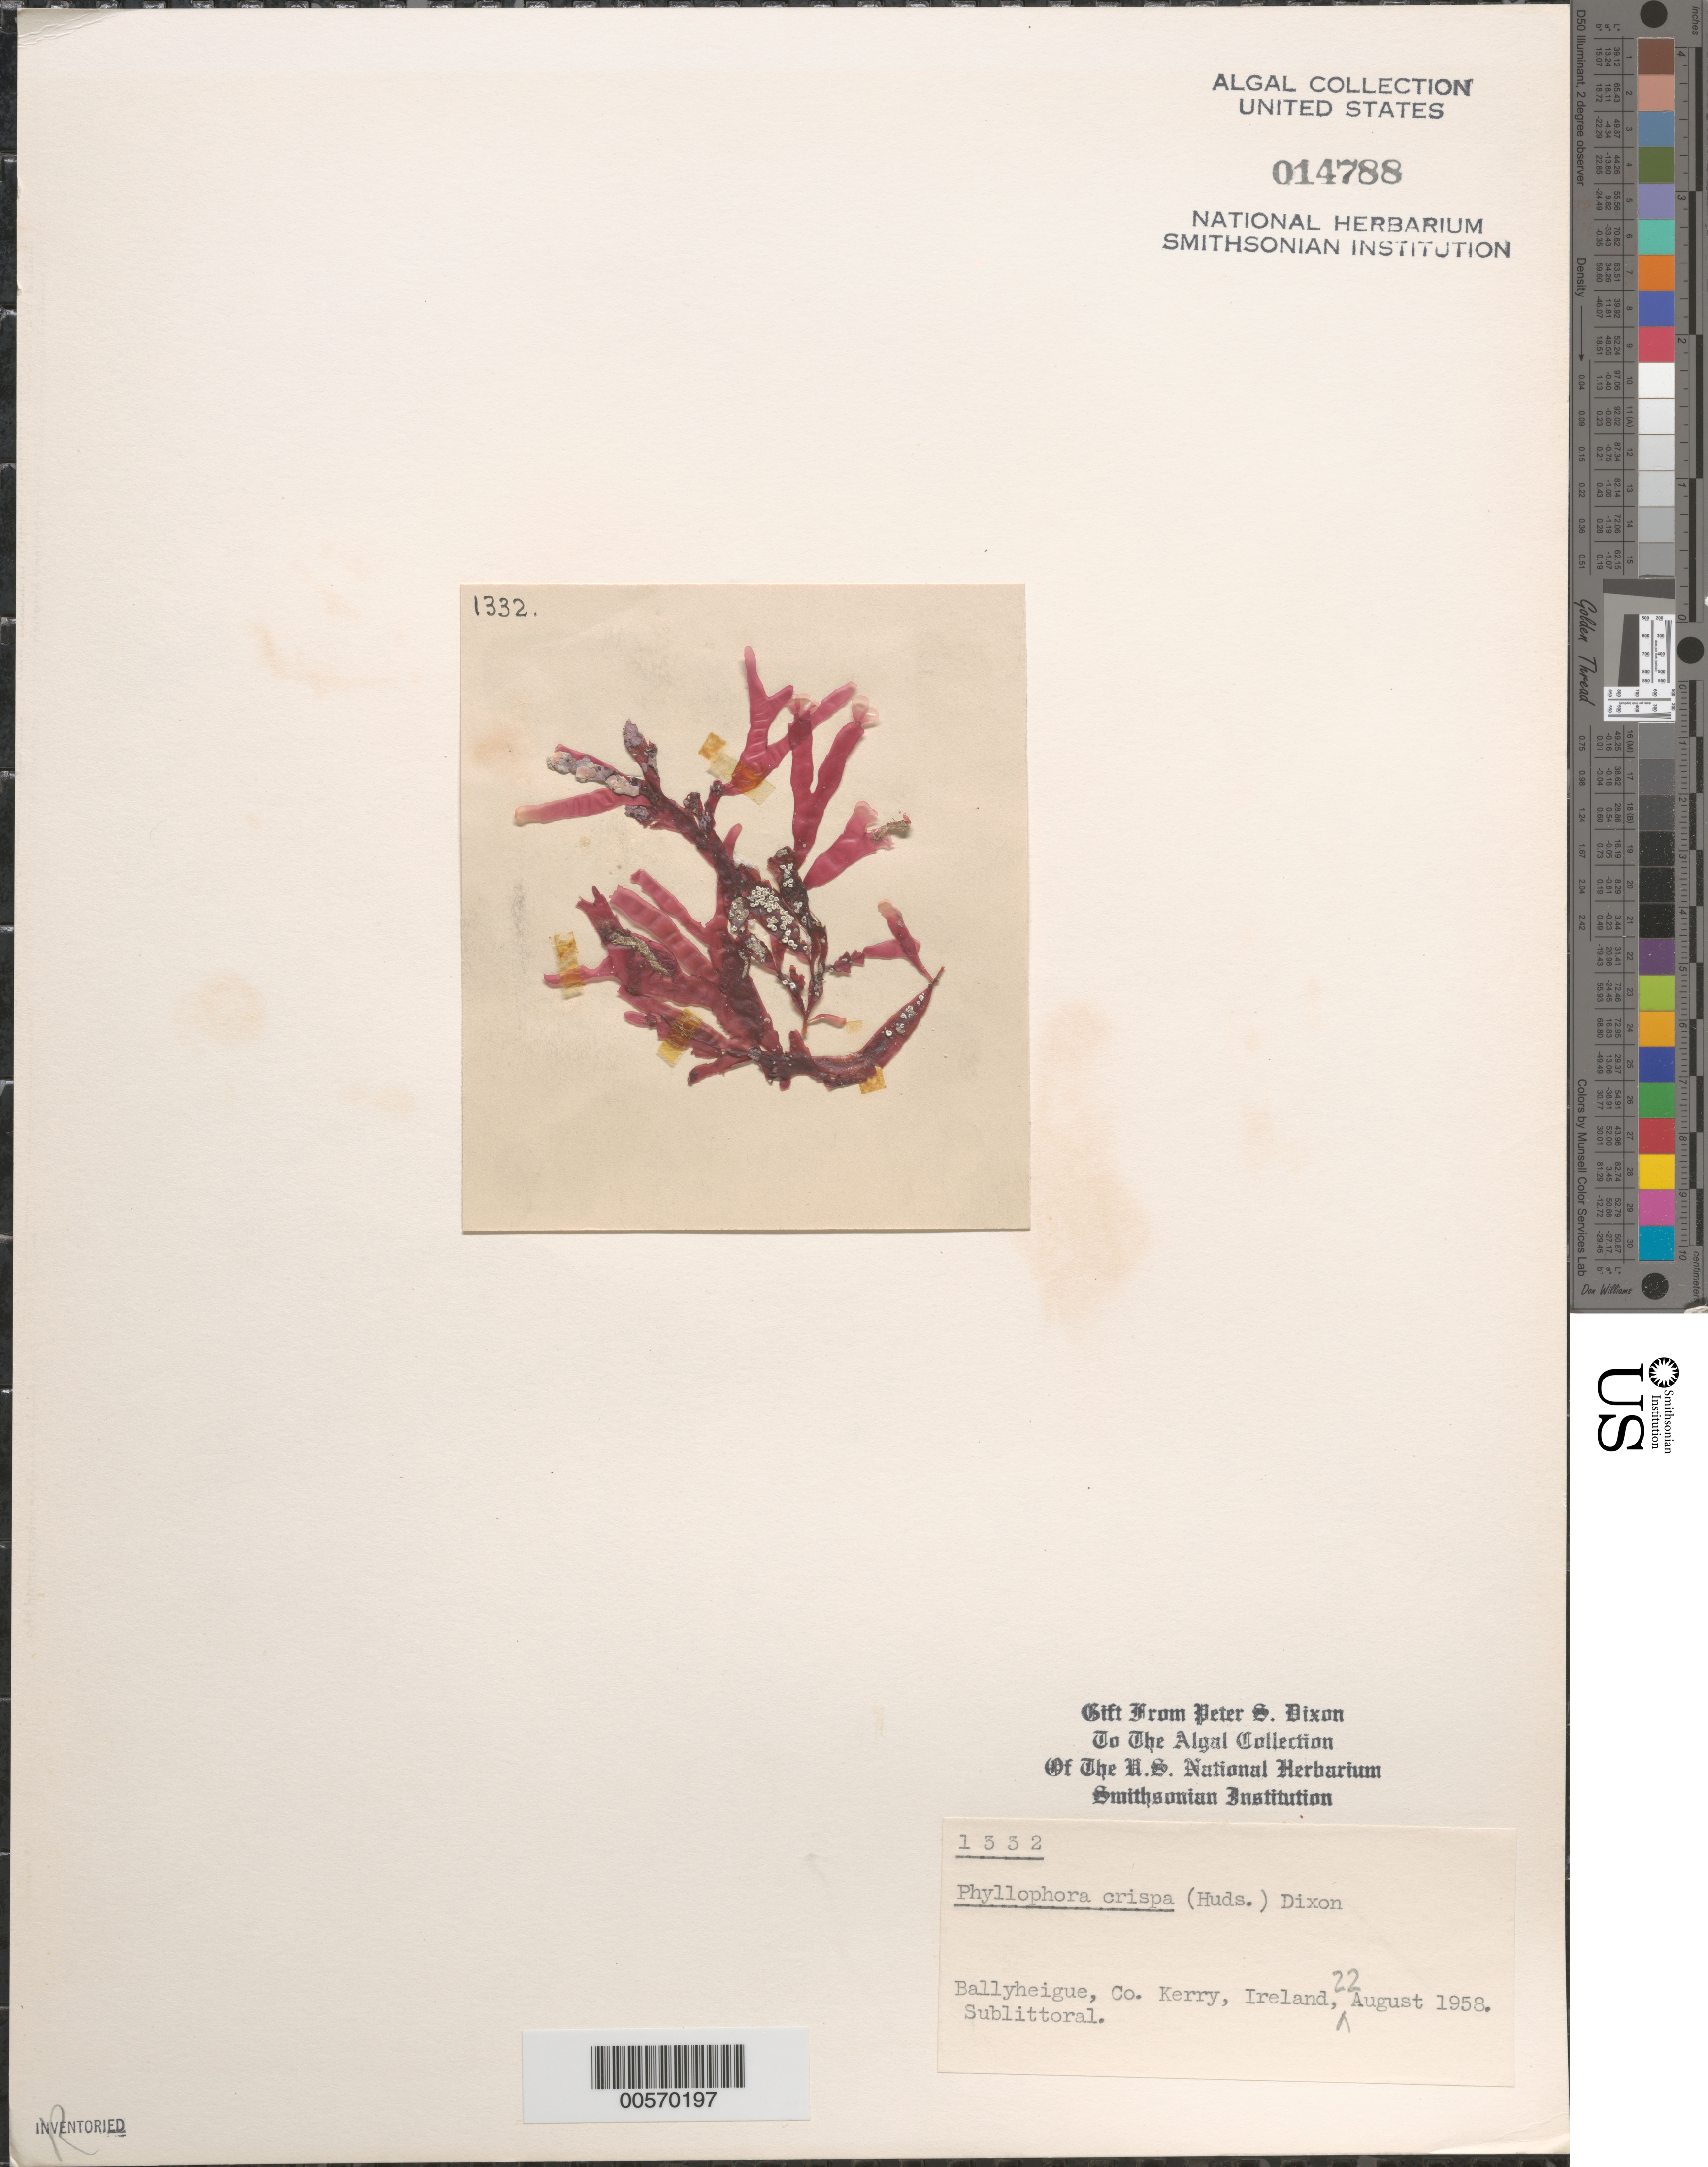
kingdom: Plantae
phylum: Rhodophyta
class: Florideophyceae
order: Gigartinales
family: Phyllophoraceae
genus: Phyllophora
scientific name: Phyllophora crispa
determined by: Dixon, P. S.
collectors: P. S. Dixon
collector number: PSD 1332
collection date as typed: Aug 1958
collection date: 1958-08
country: Ireland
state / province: Munster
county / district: Kerry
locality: Ballyheigue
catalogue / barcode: US 14788